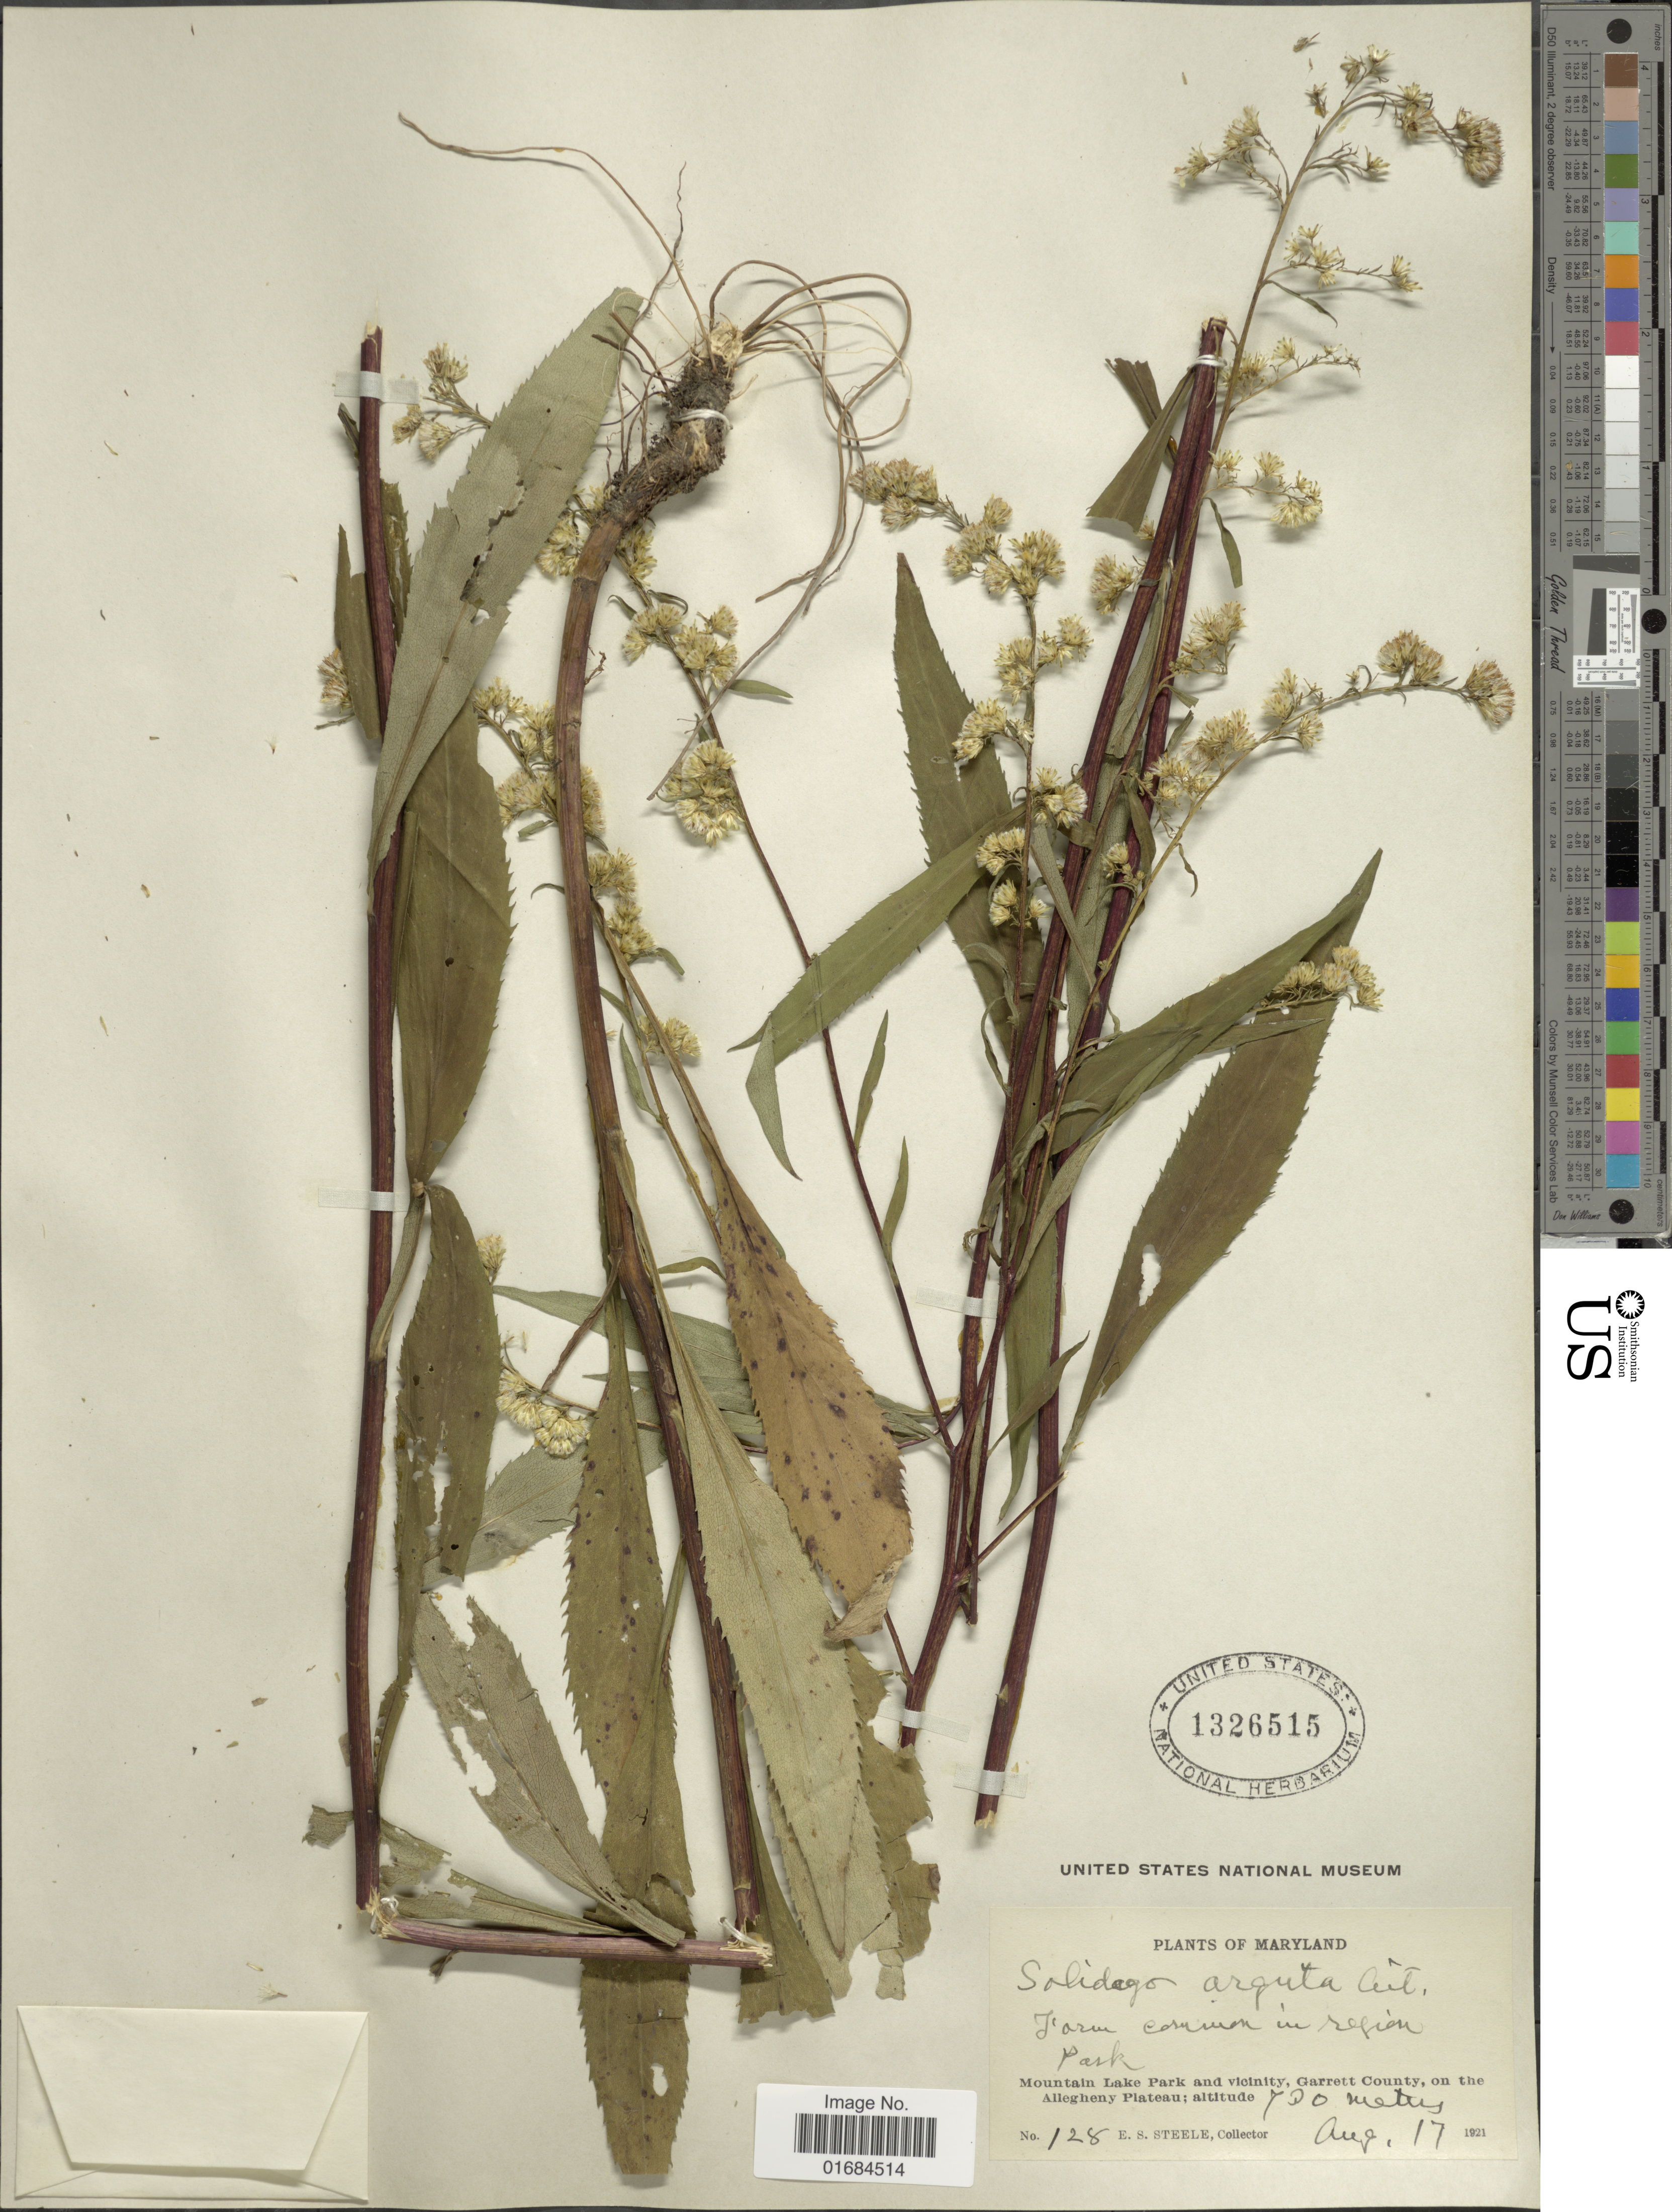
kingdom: Plantae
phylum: Tracheophyta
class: Magnoliopsida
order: Asterales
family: Asteraceae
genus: Solidago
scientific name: Solidago arguta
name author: Aiton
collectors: E. Steele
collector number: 128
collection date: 1921-08-17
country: United States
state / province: Maryland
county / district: Garrett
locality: Mountain Lake Park and vicinity , Garrett County, on the Allegheny Plateau.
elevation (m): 730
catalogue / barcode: US 1326515